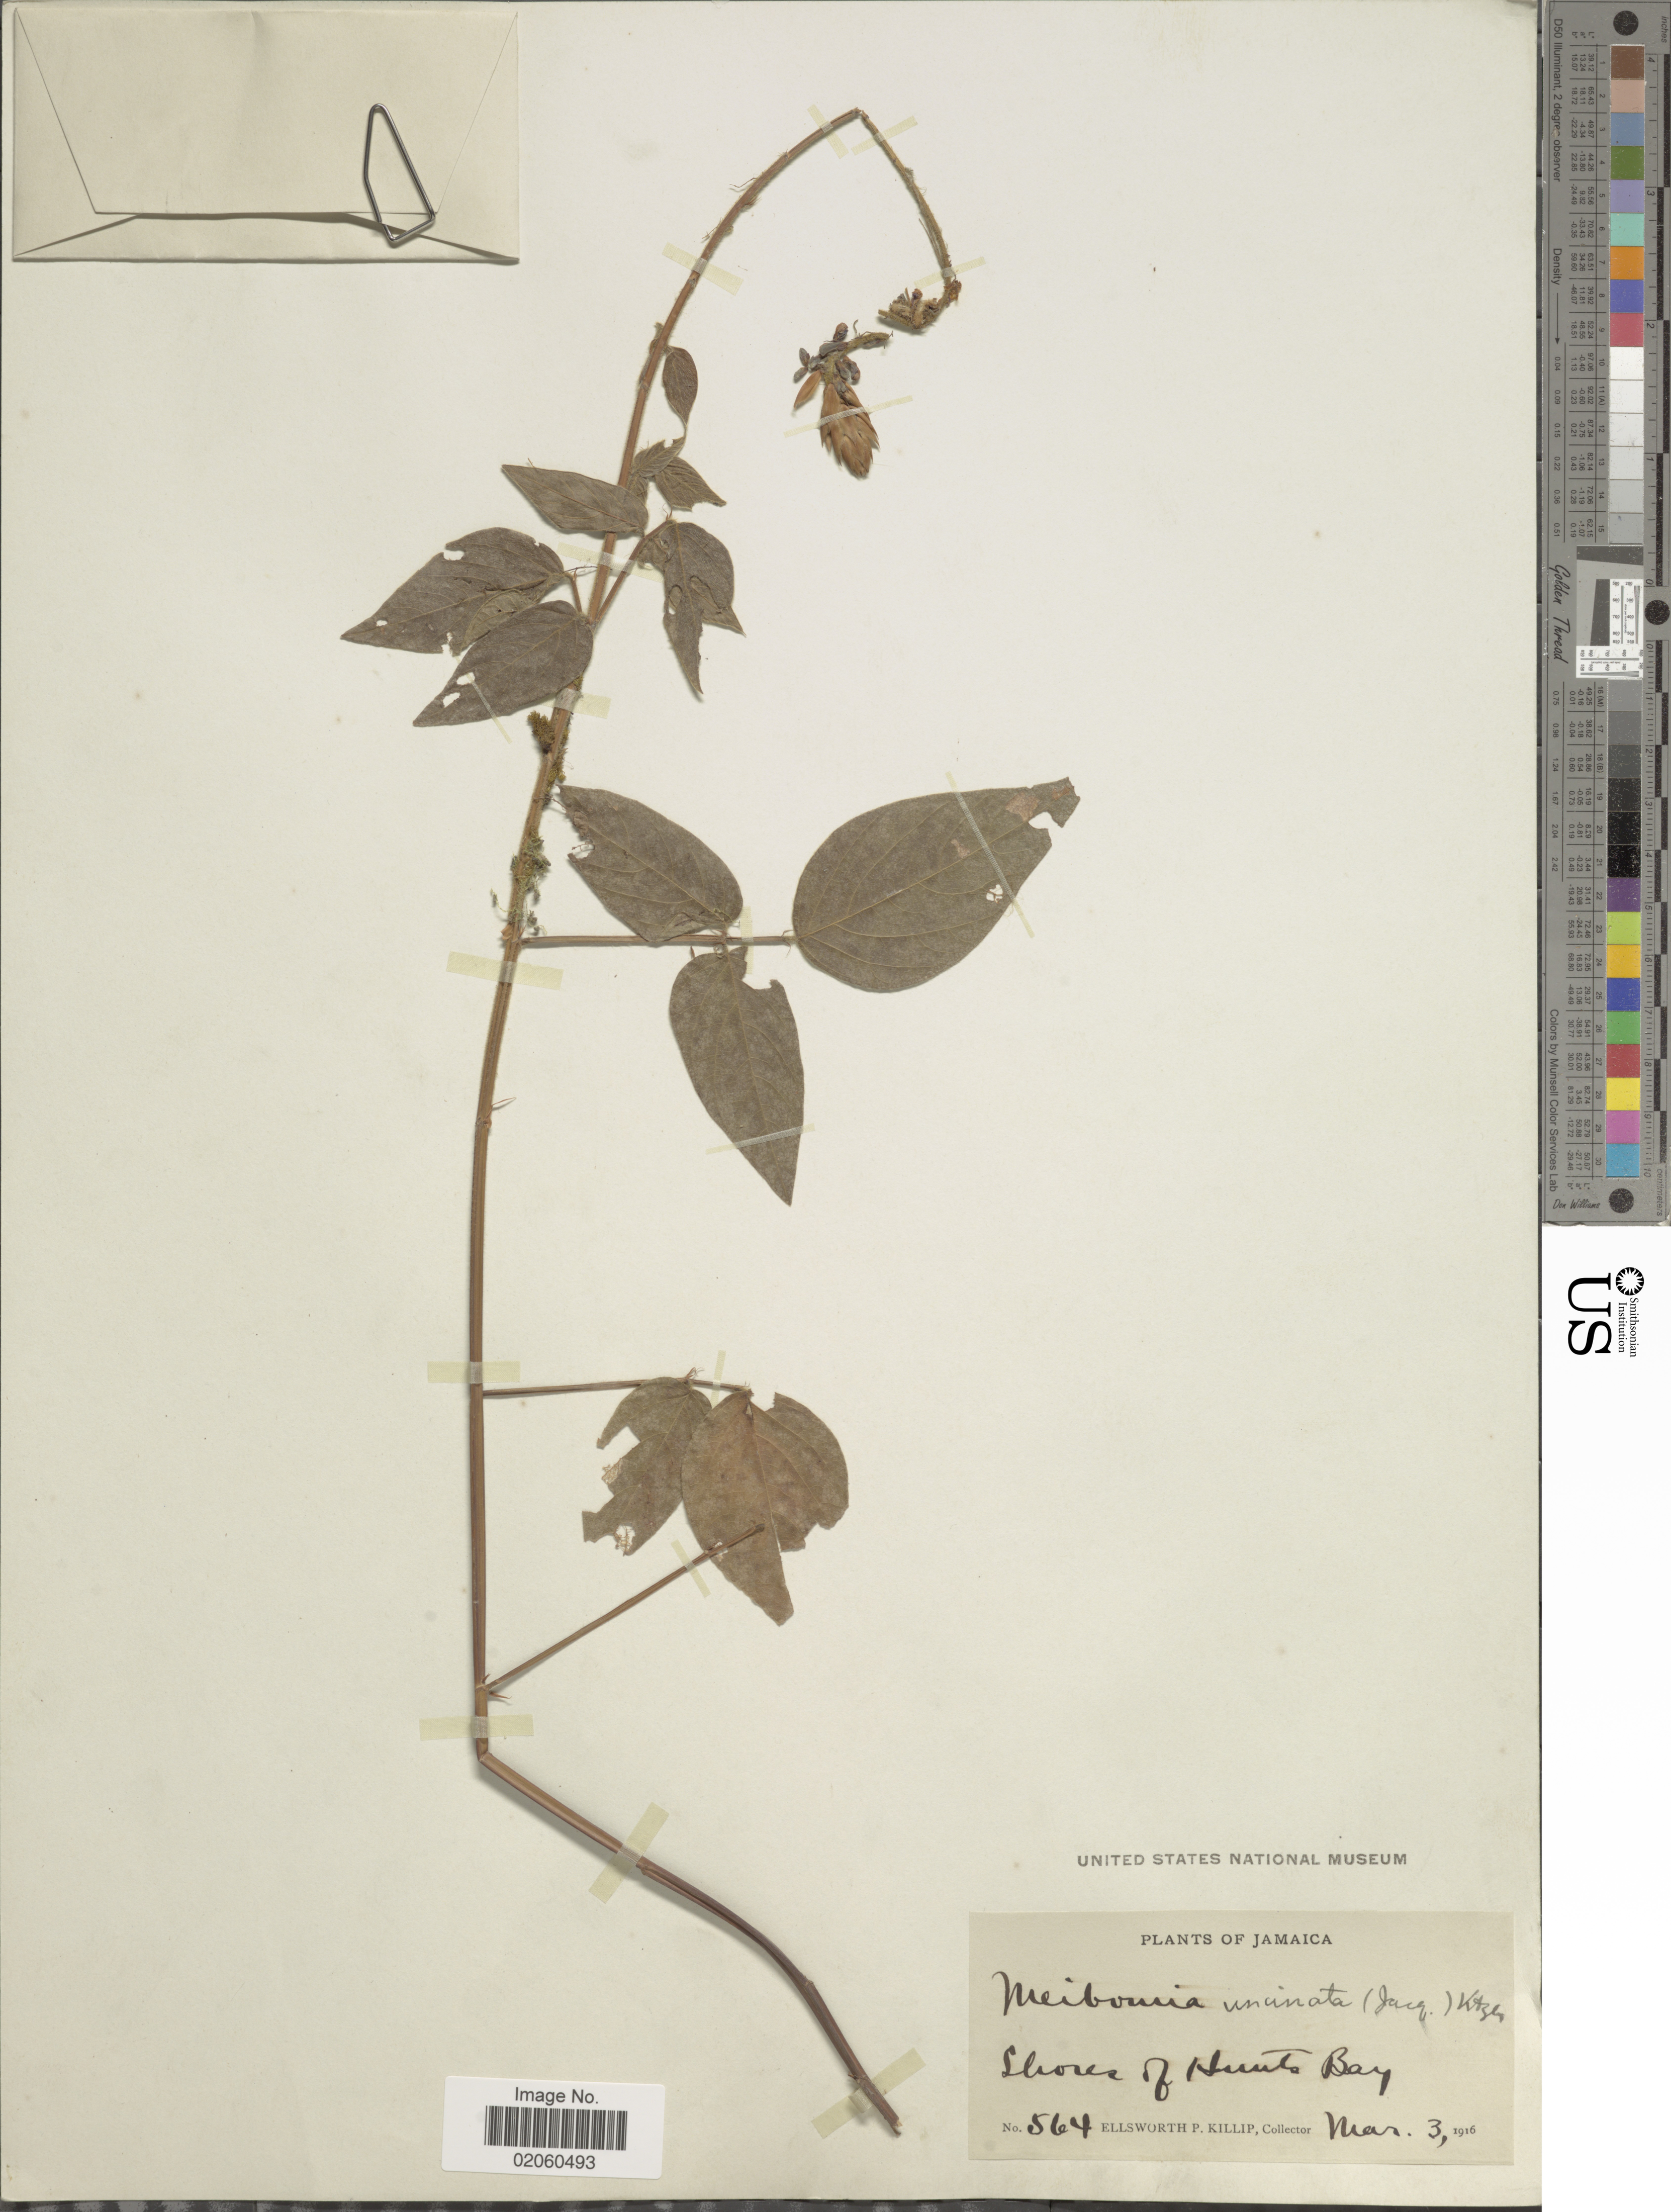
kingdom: Plantae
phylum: Tracheophyta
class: Magnoliopsida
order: Fabales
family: Fabaceae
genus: Desmodium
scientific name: Desmodium intortum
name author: (Mill.) Urb.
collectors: E. P. Killip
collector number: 564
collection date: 1916-03-03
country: Jamaica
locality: Shores of Hunts Bay